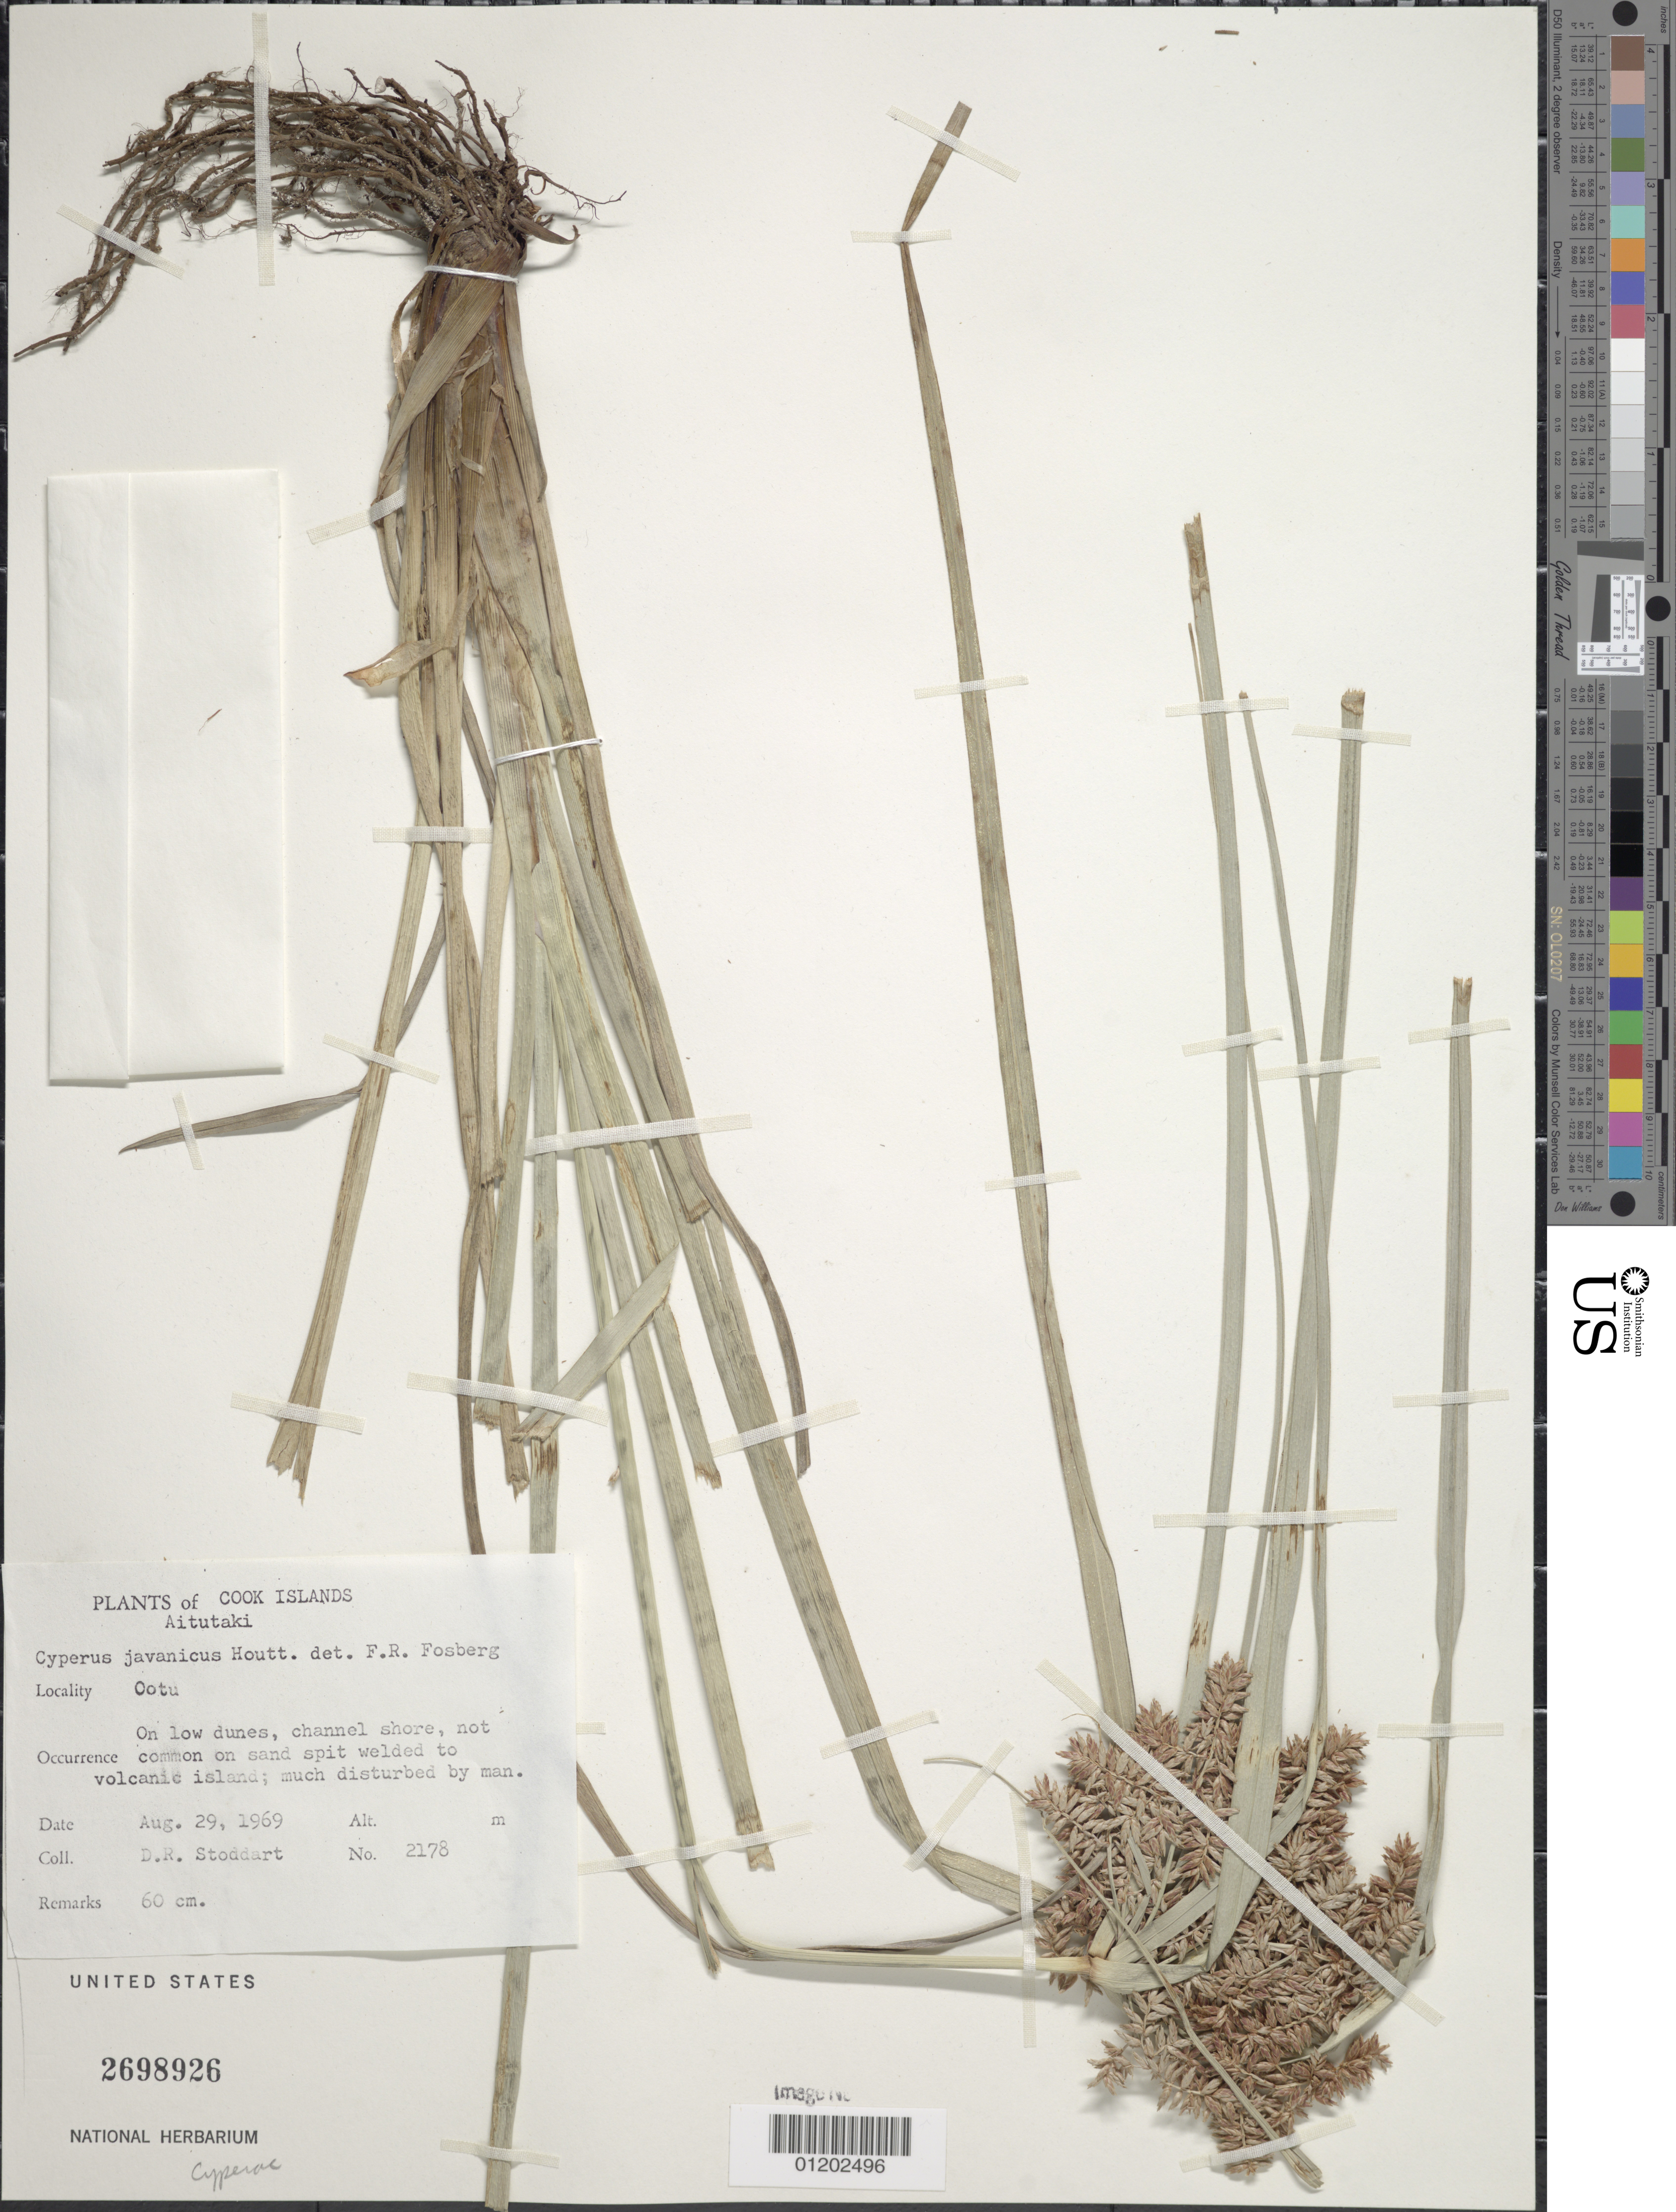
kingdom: Plantae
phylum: Tracheophyta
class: Liliopsida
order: Poales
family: Cyperaceae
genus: Cyperus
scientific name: Cyperus javanicus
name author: Houtt.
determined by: Fosberg, F. R.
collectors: D. R. Stoddart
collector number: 2178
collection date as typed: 29 Aug 1969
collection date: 1969-08-29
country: Cook Islands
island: Aitutaki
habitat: On low dunes, channel shore, sand spit welded to volcanic island, much disturbed by man.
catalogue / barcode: US 2698926